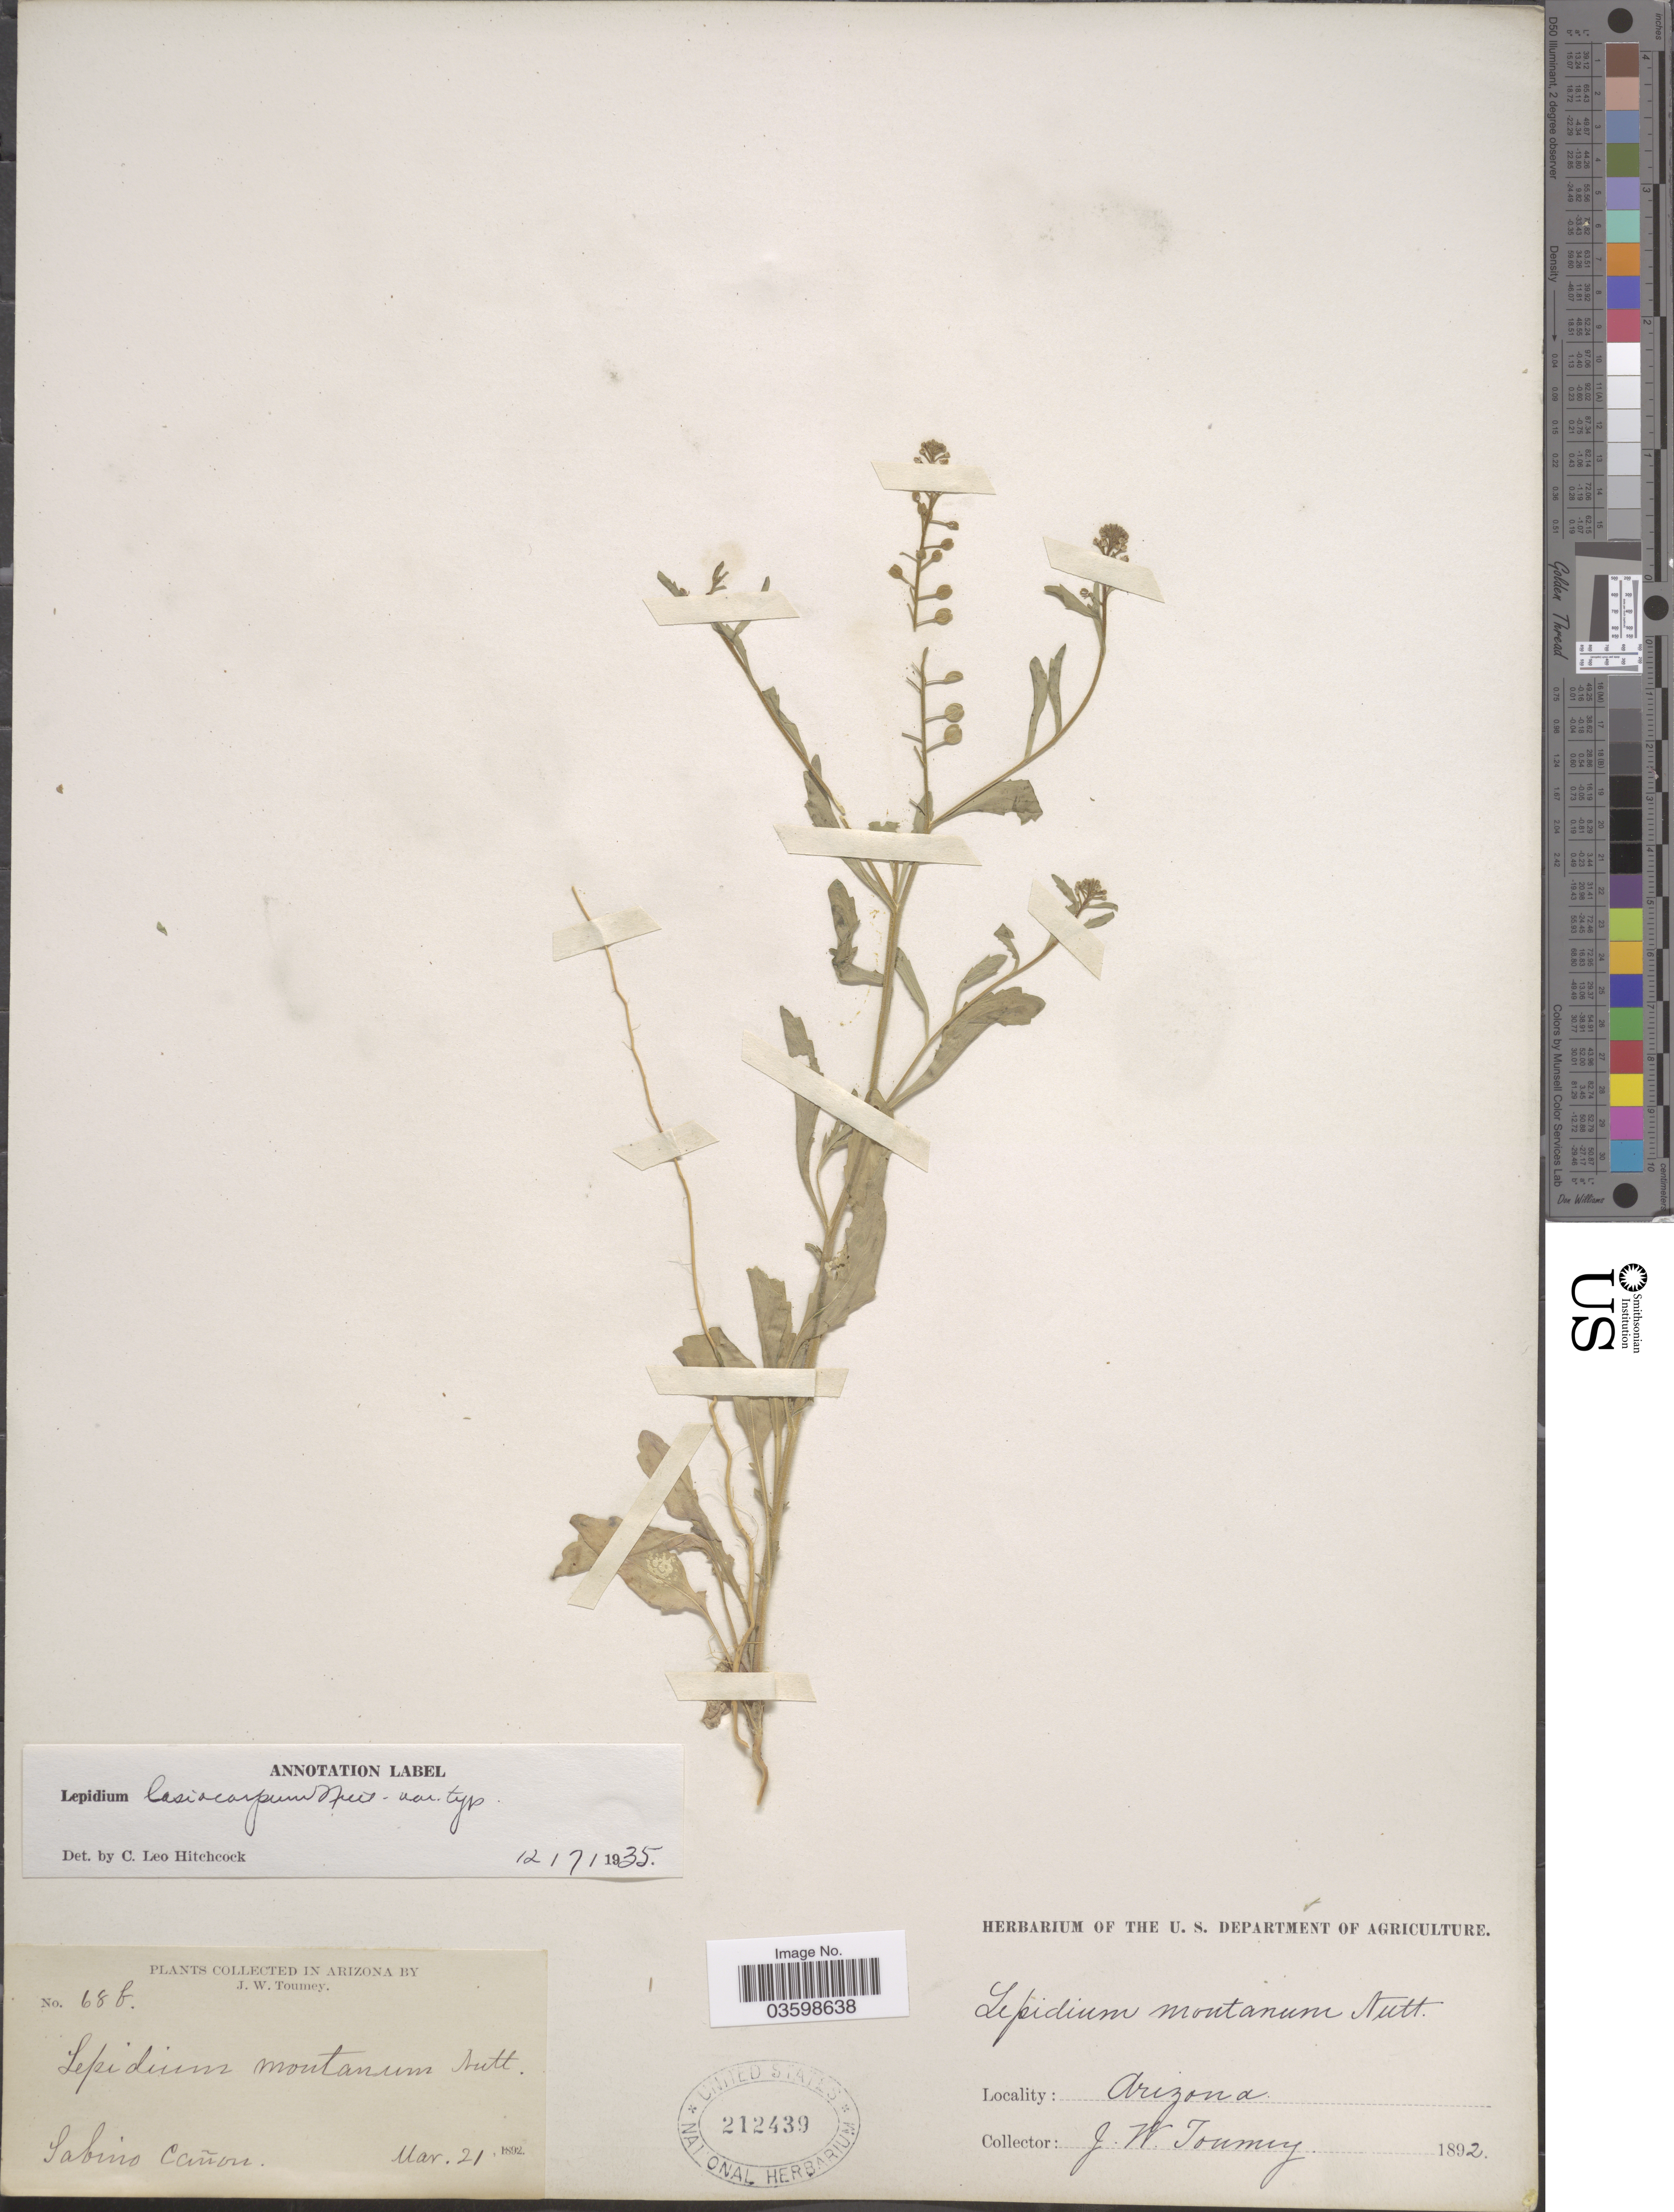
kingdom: Plantae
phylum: Tracheophyta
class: Magnoliopsida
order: Brassicales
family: Brassicaceae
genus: Lepidium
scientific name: Lepidium lasiocarpum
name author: Nutt.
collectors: J. W. Toumey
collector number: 68b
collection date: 1892-03-21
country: United States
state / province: Arizona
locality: Sabino Cañon.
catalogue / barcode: US 212439